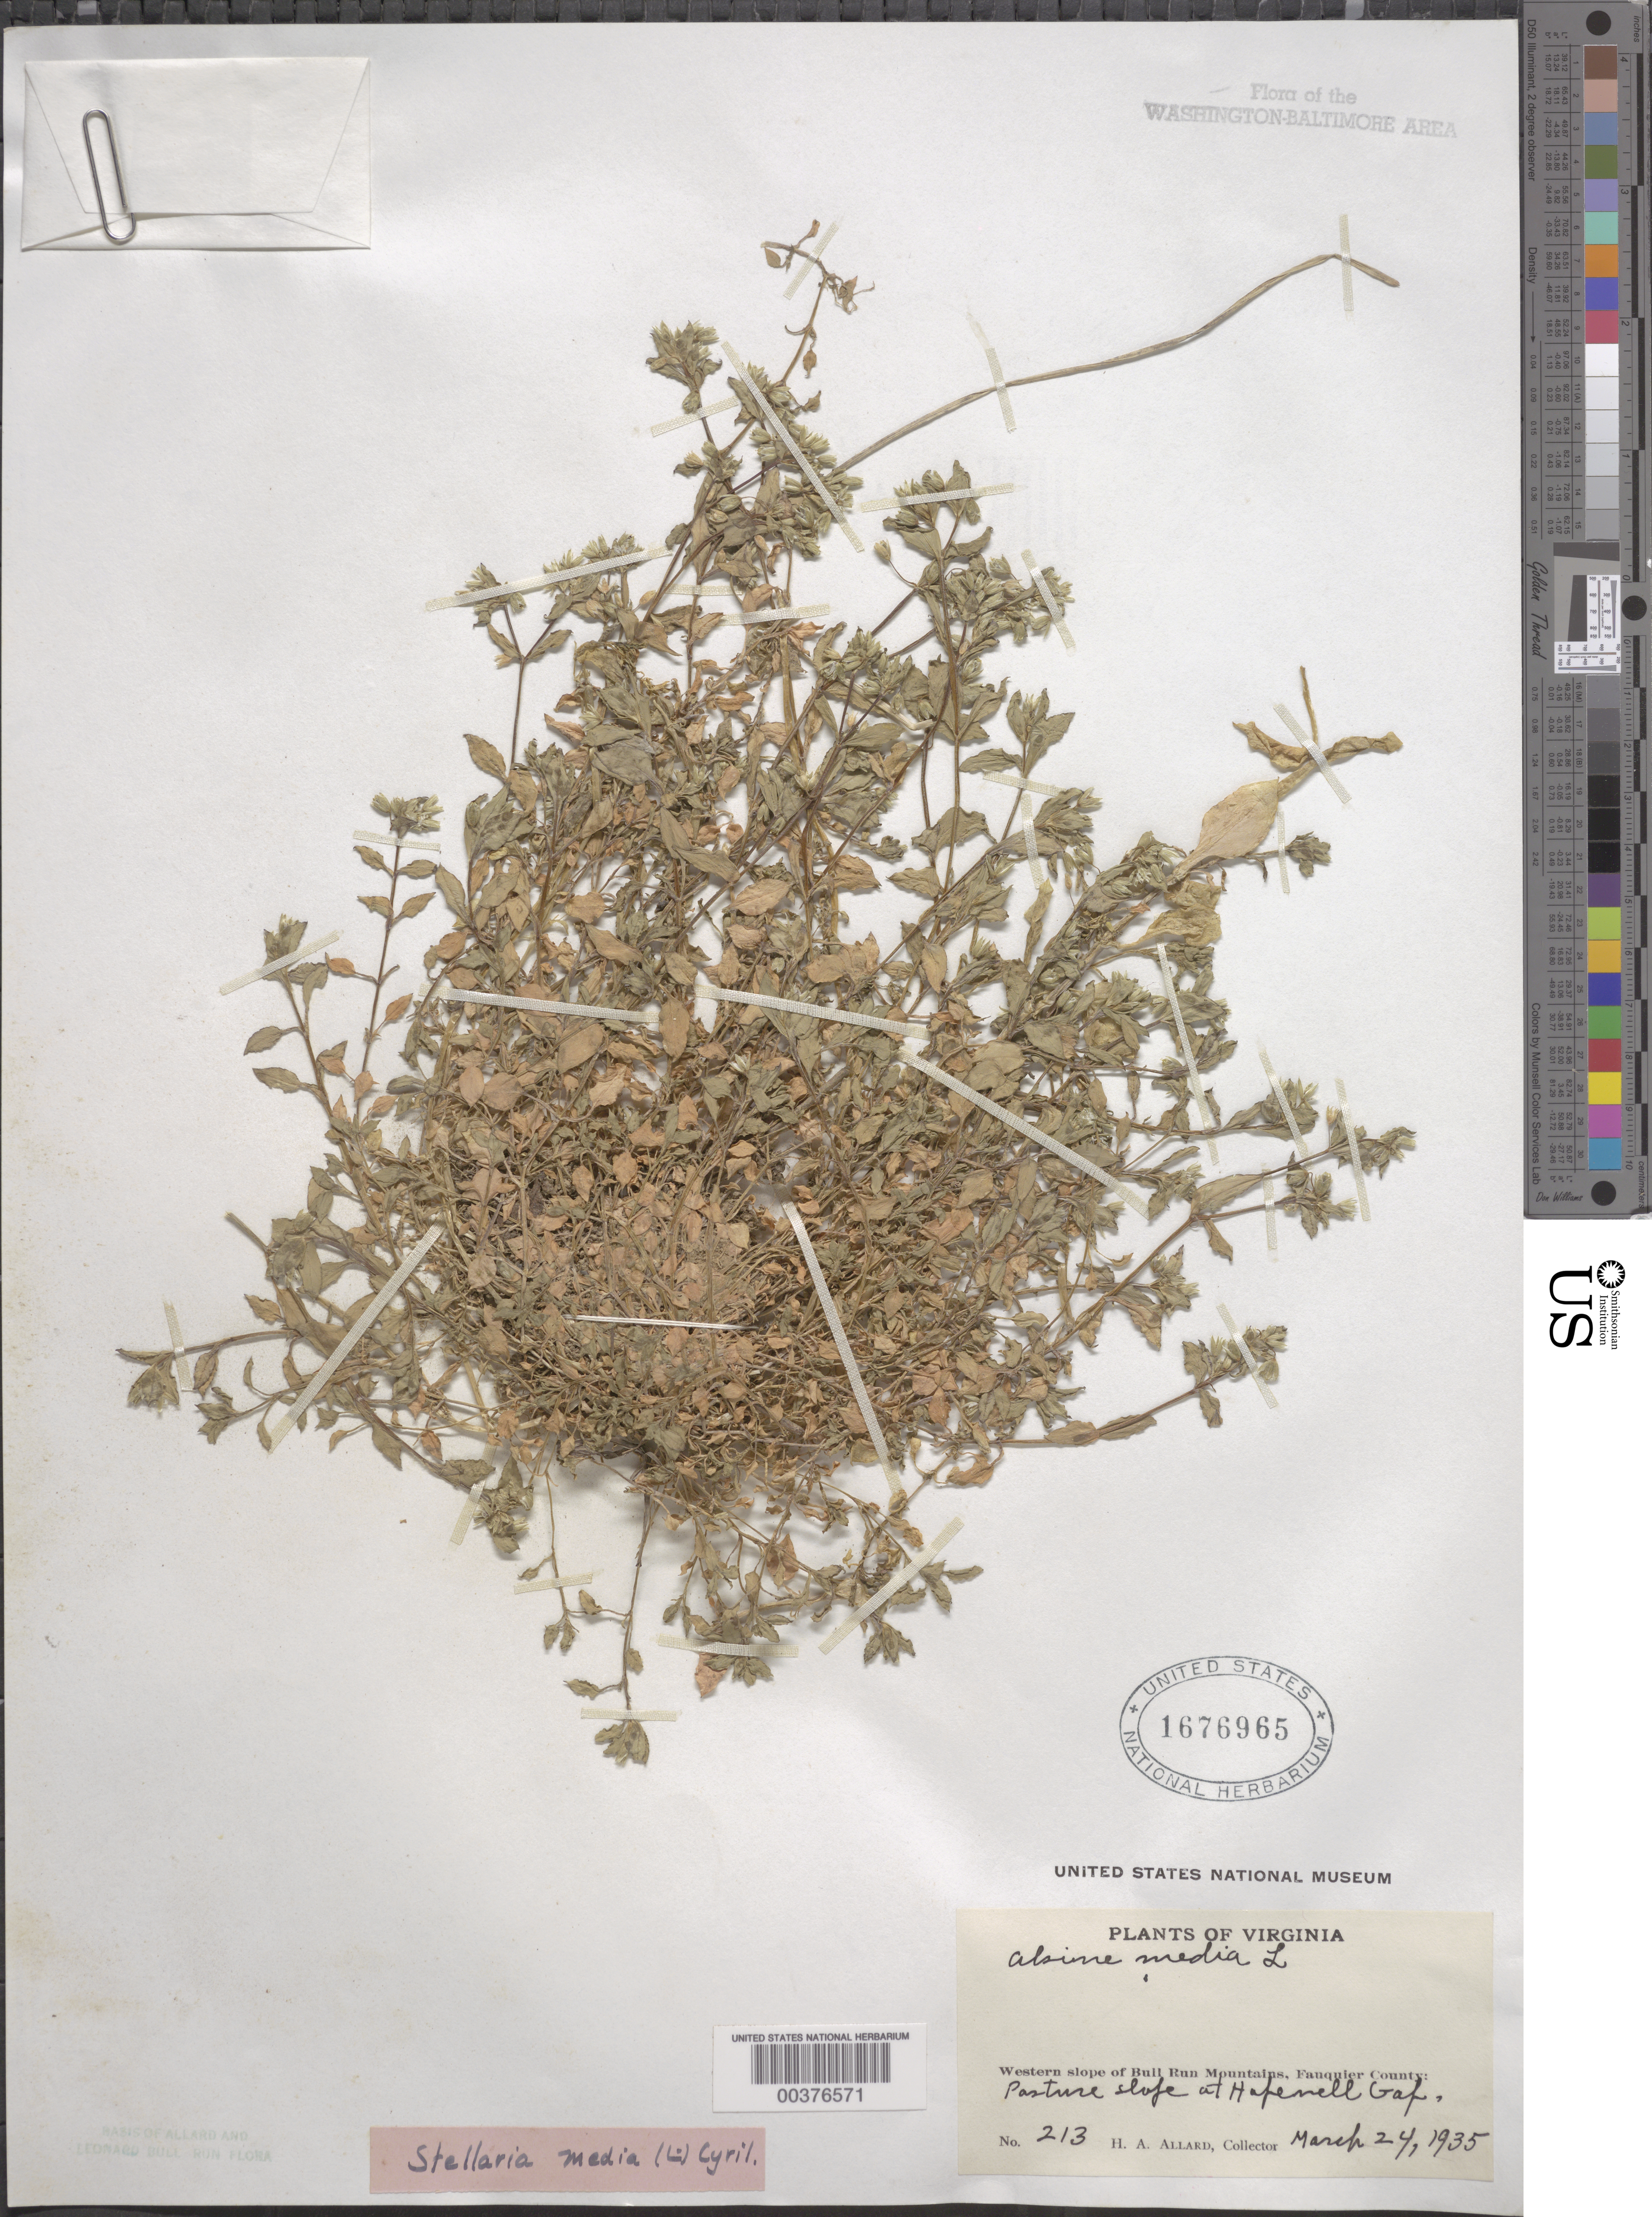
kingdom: Plantae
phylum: Tracheophyta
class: Magnoliopsida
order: Caryophyllales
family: Caryophyllaceae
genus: Stellaria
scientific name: Stellaria media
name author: (L.) Vill.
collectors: H. A. Allard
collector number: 213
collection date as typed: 24 Mar 1935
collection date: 1935-03-24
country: United States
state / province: Virginia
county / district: Fauquier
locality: Hopewell Gap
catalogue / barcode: US 1676965